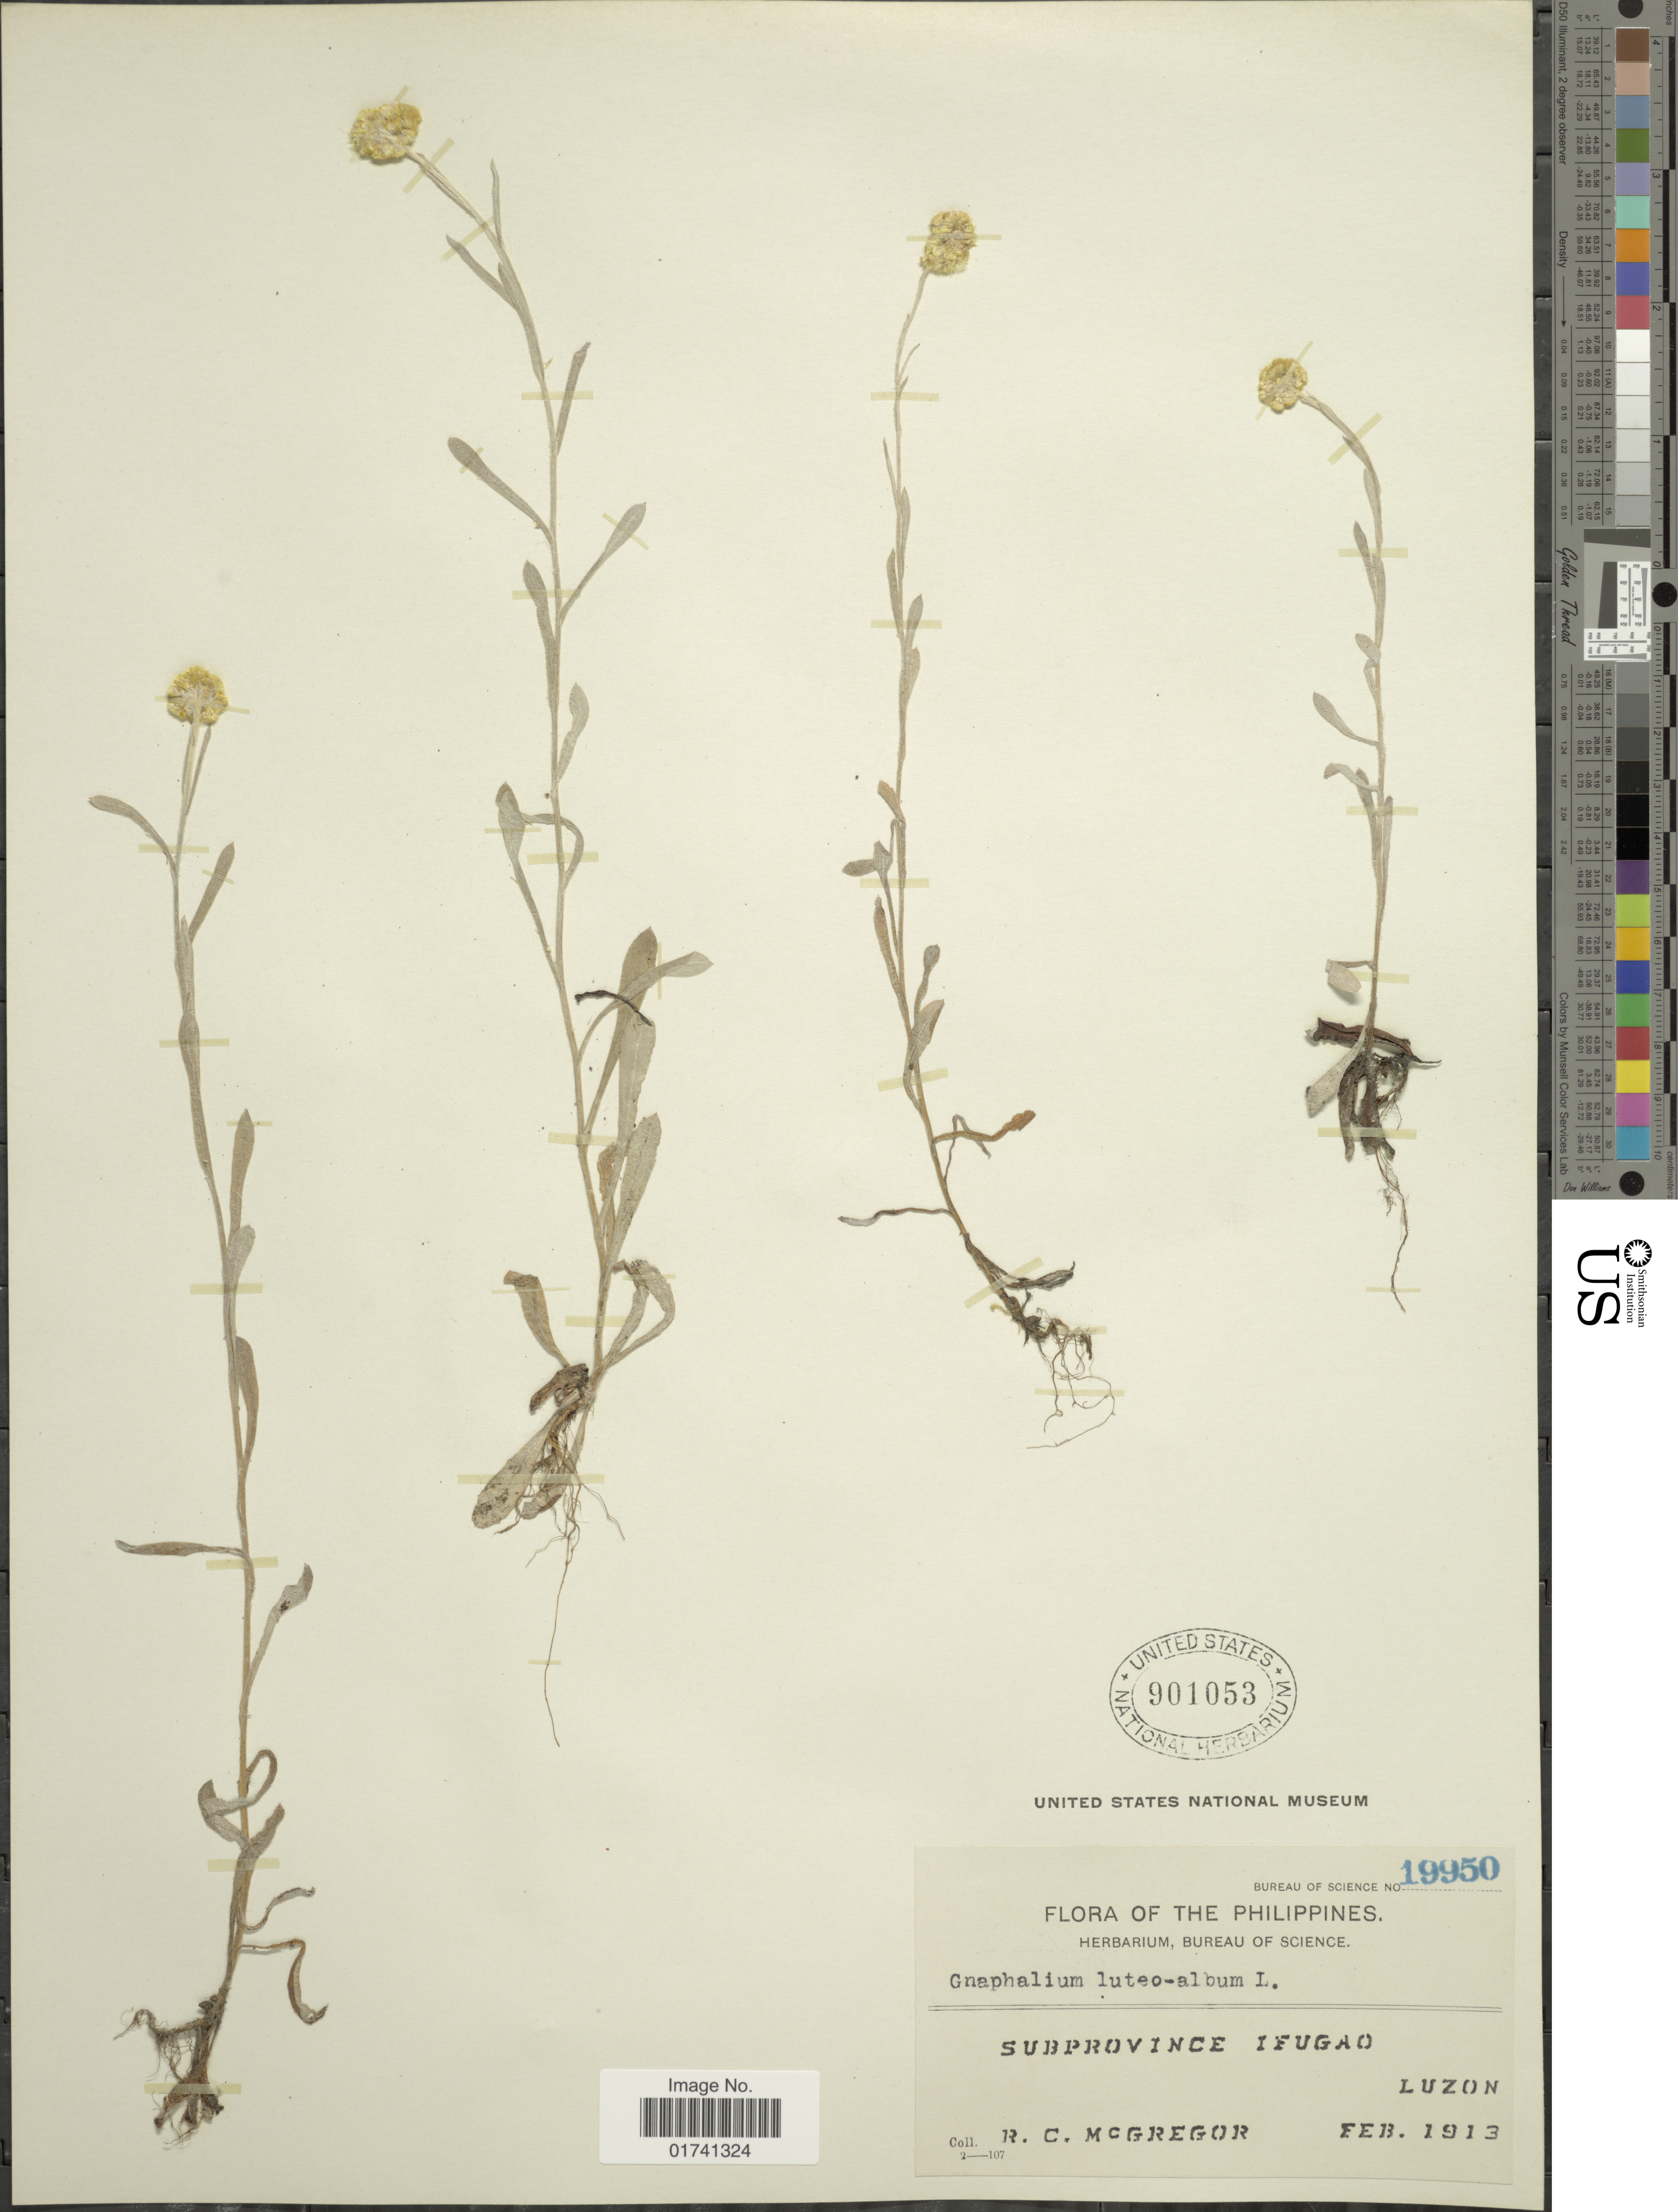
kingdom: Plantae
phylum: Tracheophyta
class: Magnoliopsida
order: Asterales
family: Asteraceae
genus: Laphangium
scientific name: Laphangium luteoalbum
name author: (L.) Tzvelev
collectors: R. C. McGregor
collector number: Bureau of Science 19950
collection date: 1913-02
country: Philippines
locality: Subprovince Ifugao, Luzon.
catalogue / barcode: US 901053